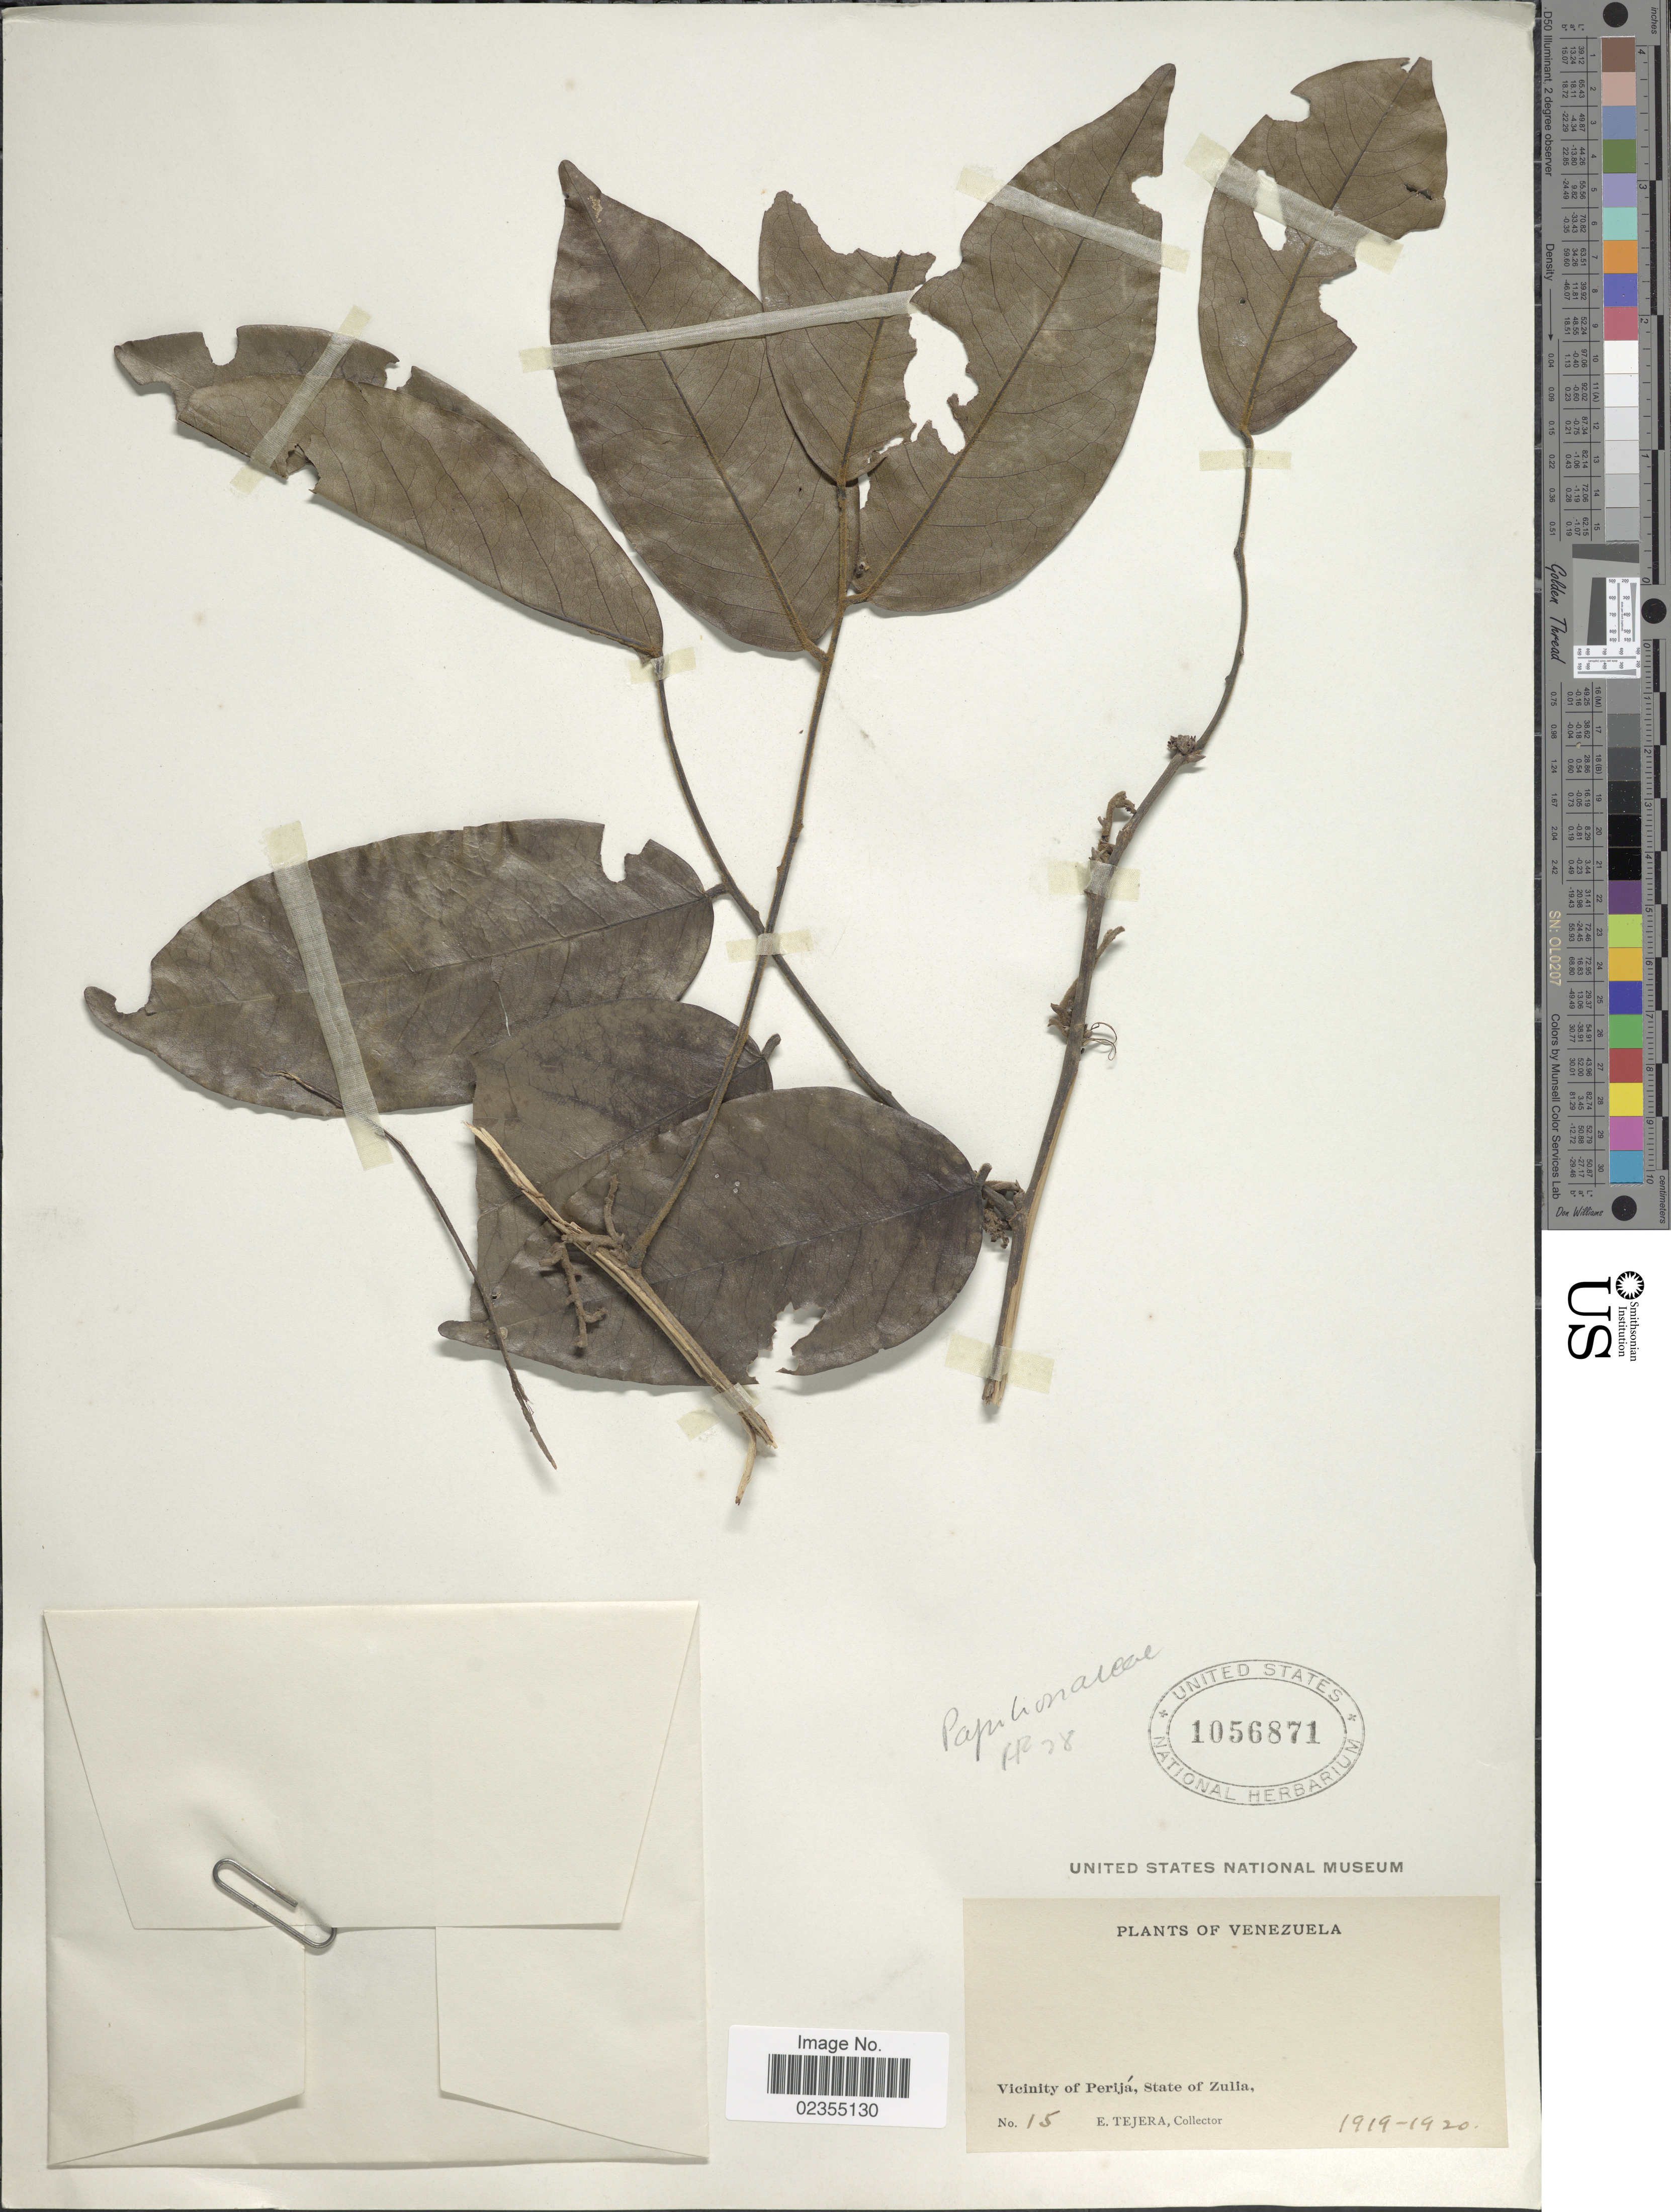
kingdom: Plantae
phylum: Tracheophyta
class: Magnoliopsida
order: Fabales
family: Fabaceae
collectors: E. Tejera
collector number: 15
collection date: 1919/1920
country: Venezuela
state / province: Zulia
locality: Vicinity of Perijá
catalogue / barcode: US 1056871